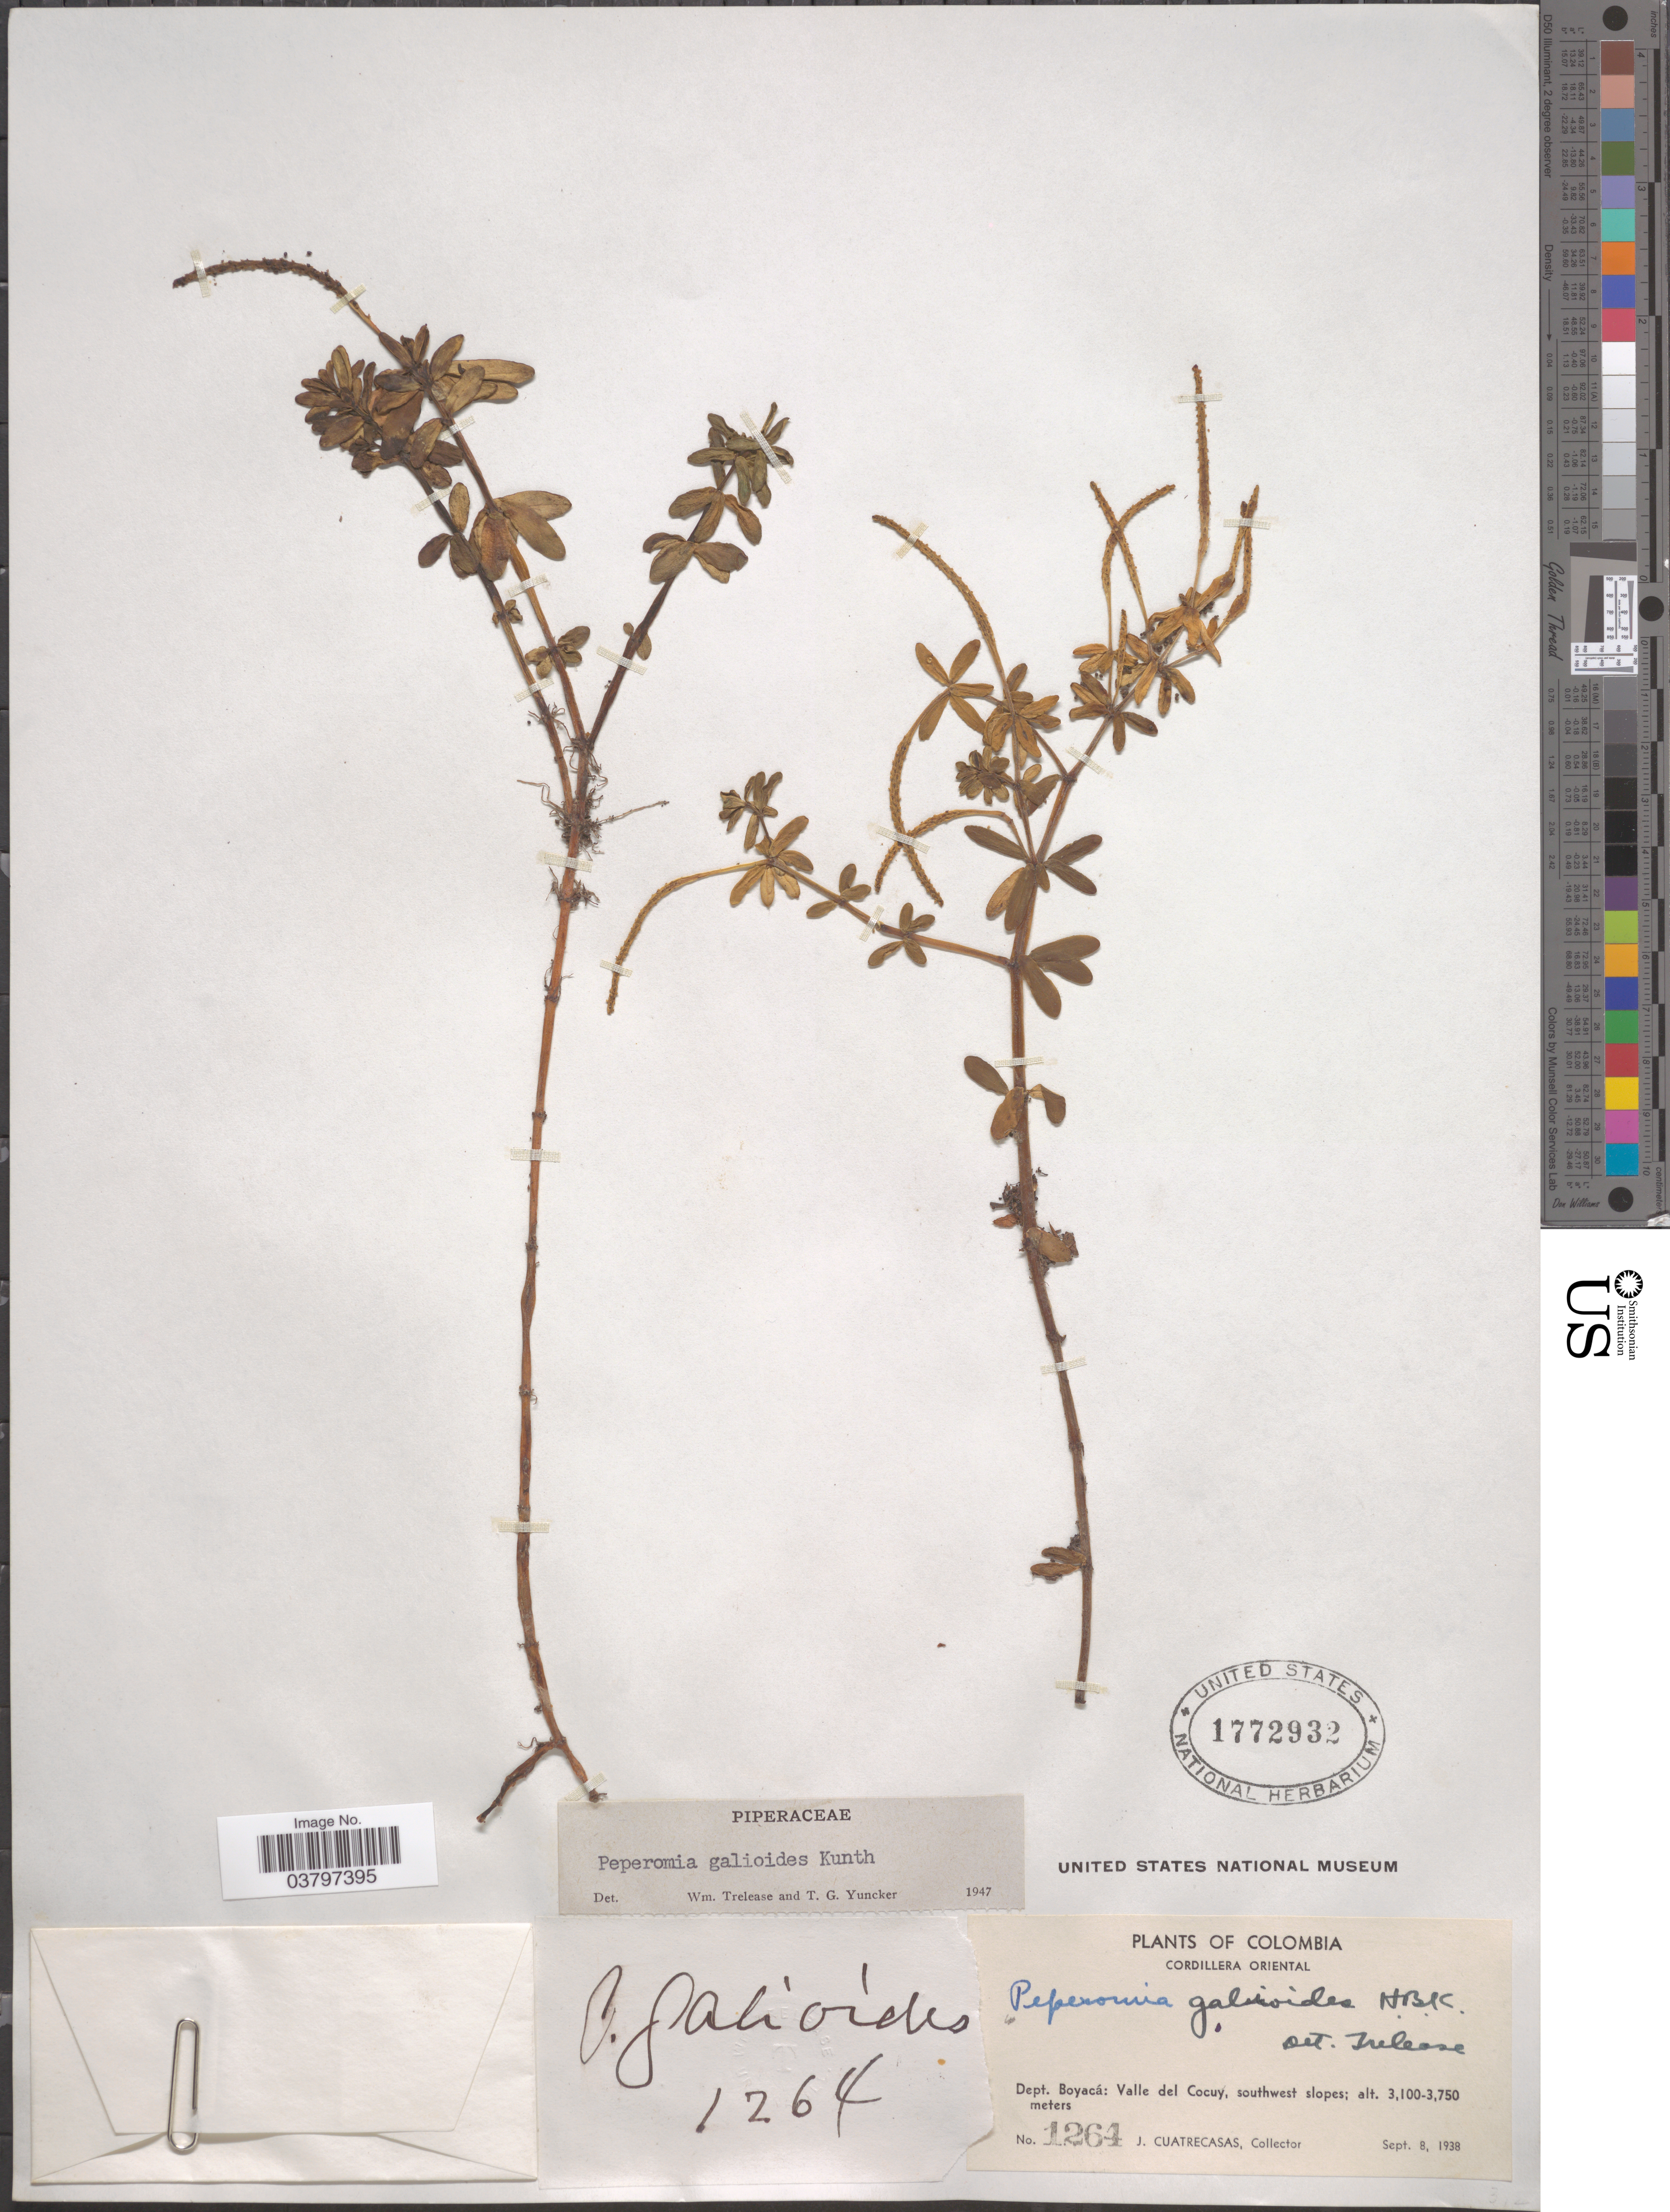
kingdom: Plantae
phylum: Tracheophyta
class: Magnoliopsida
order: Piperales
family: Piperaceae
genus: Peperomia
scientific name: Peperomia galioides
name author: Kunth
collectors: J. Cuatrecasas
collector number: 1264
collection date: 1938-09-08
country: Colombia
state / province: Boyacá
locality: Cordillera Oriental. Dept. Boyacá: Valle del Cocuy, southwest slopes.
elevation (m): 3100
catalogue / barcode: US 1772932